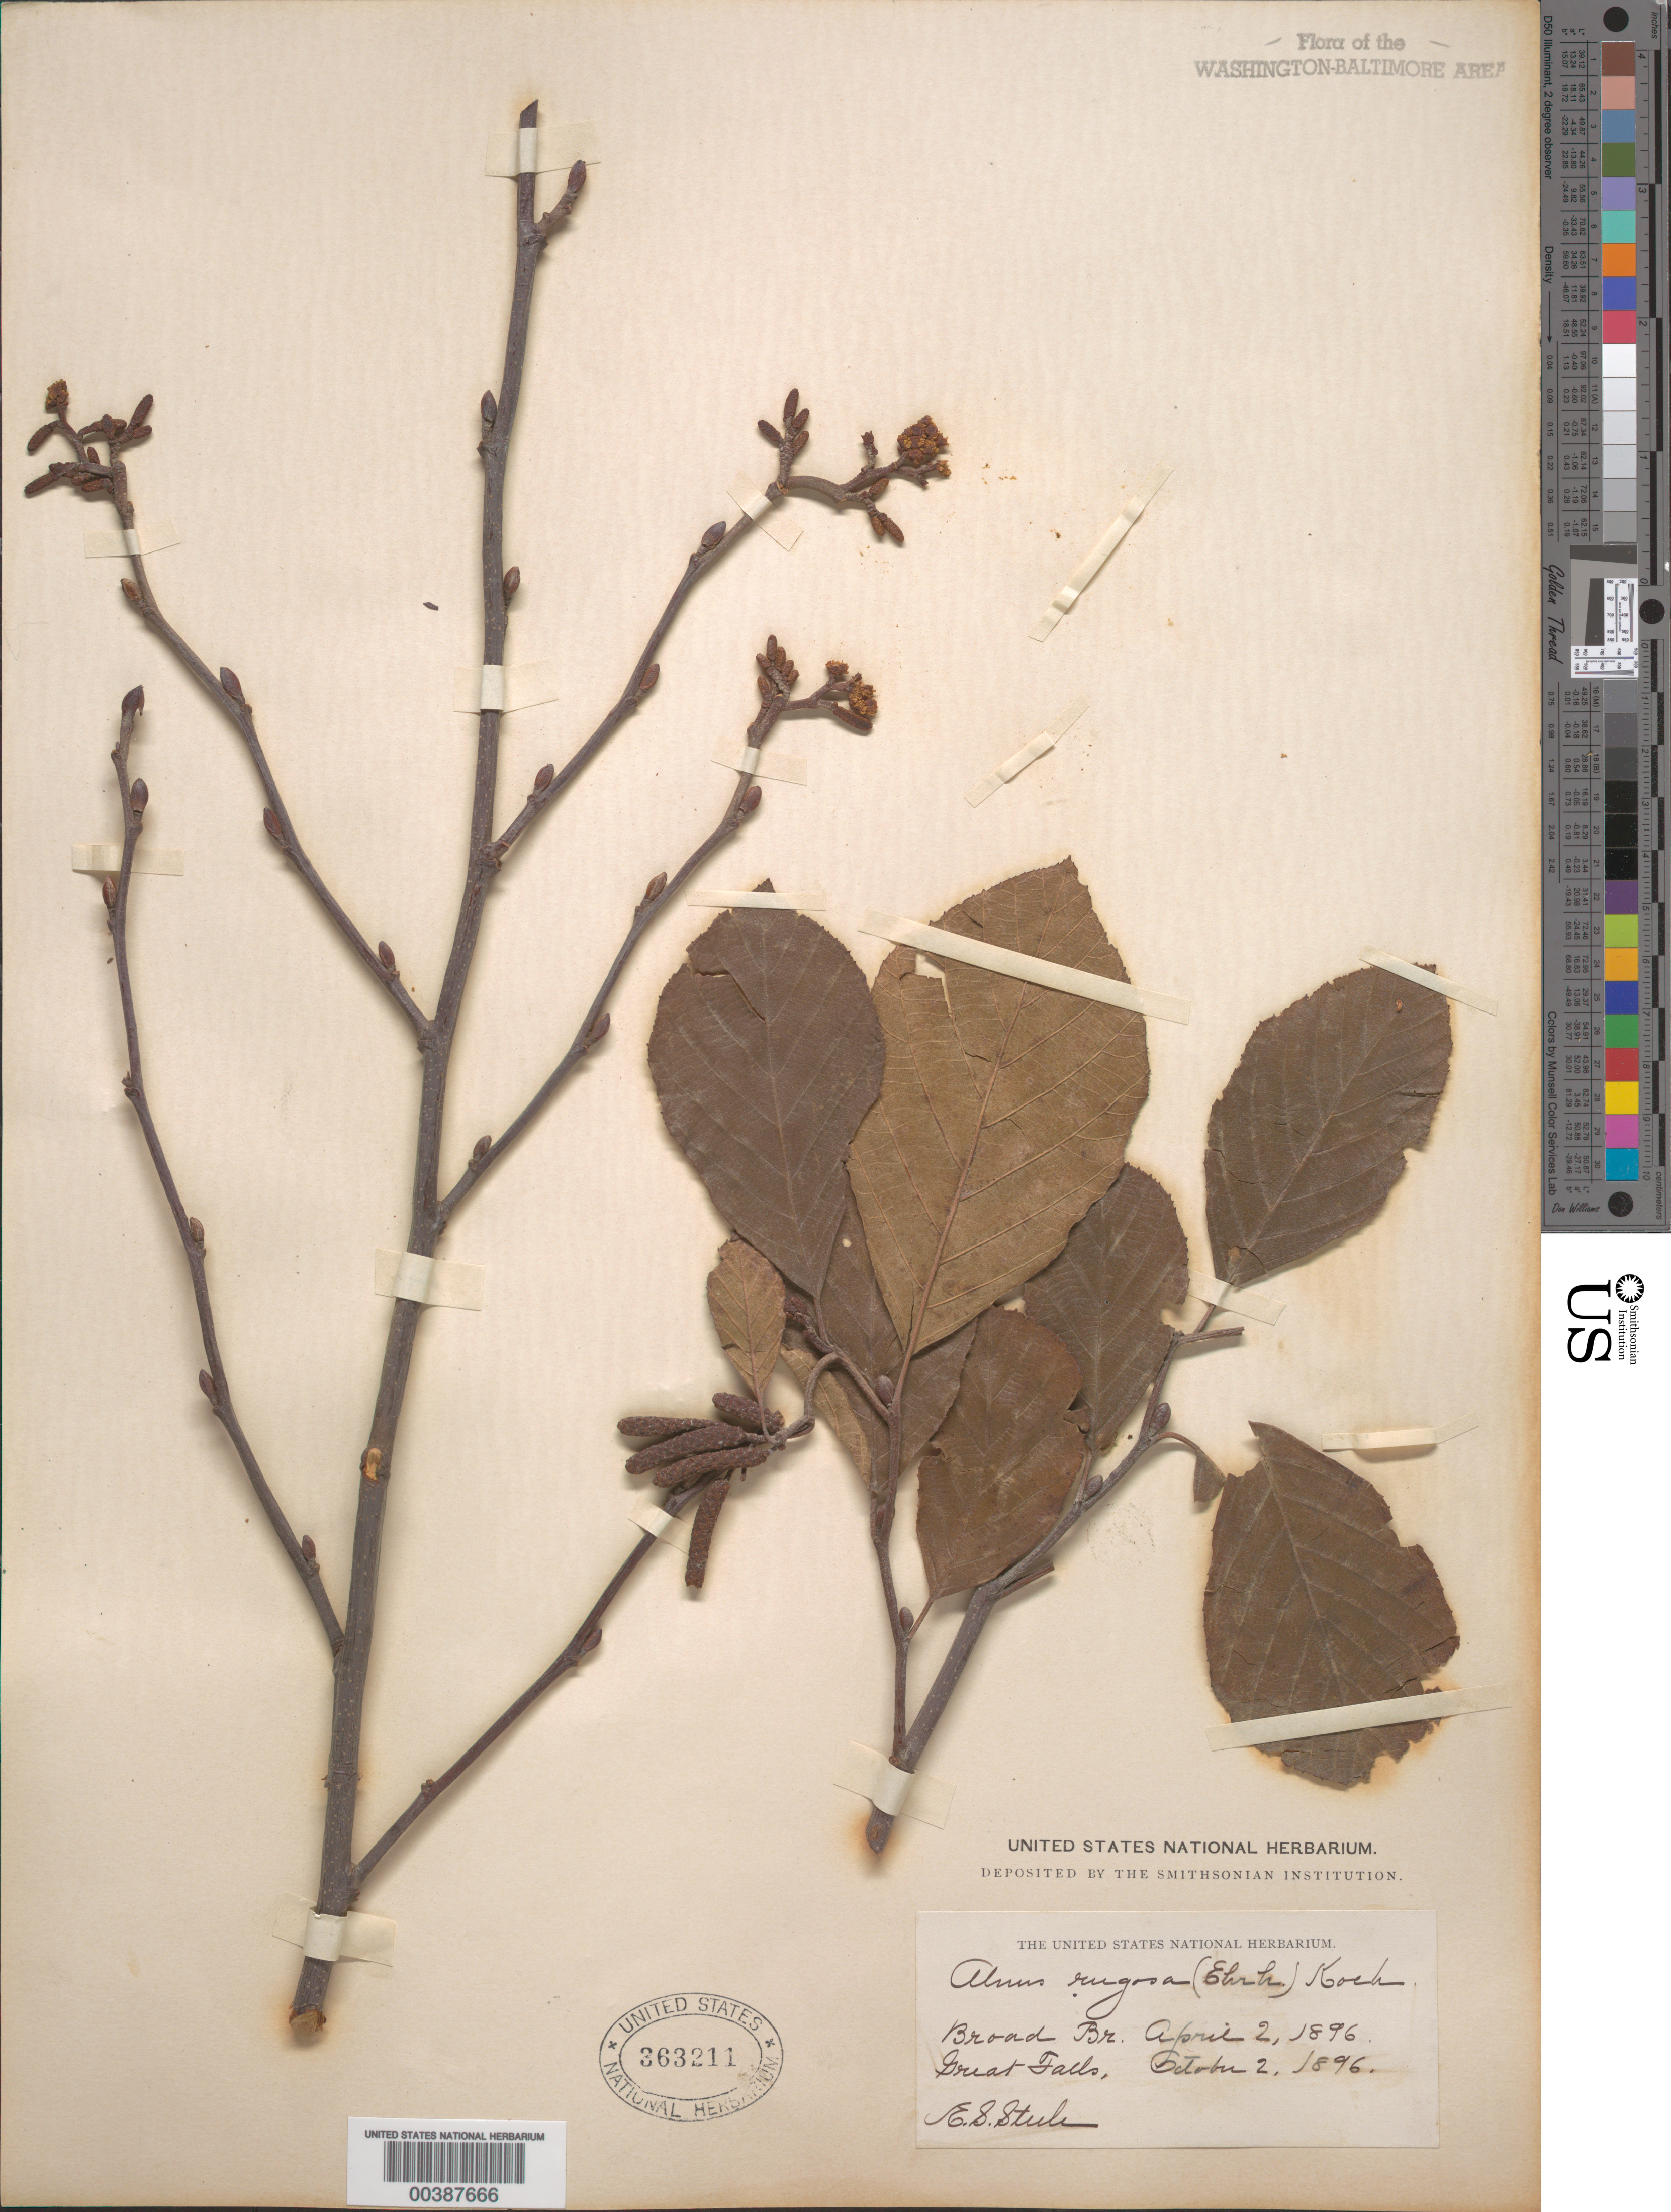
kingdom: Plantae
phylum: Tracheophyta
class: Magnoliopsida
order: Fagales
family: Betulaceae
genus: Alnus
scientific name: Alnus serrulata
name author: (Aiton) Willd.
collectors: E. Steele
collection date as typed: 02 Apr 1896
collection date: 1896-04-02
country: United States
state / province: Virginia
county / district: Fairfax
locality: Great Falls also Broad Branch C. & O. Canal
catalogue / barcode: US 363211